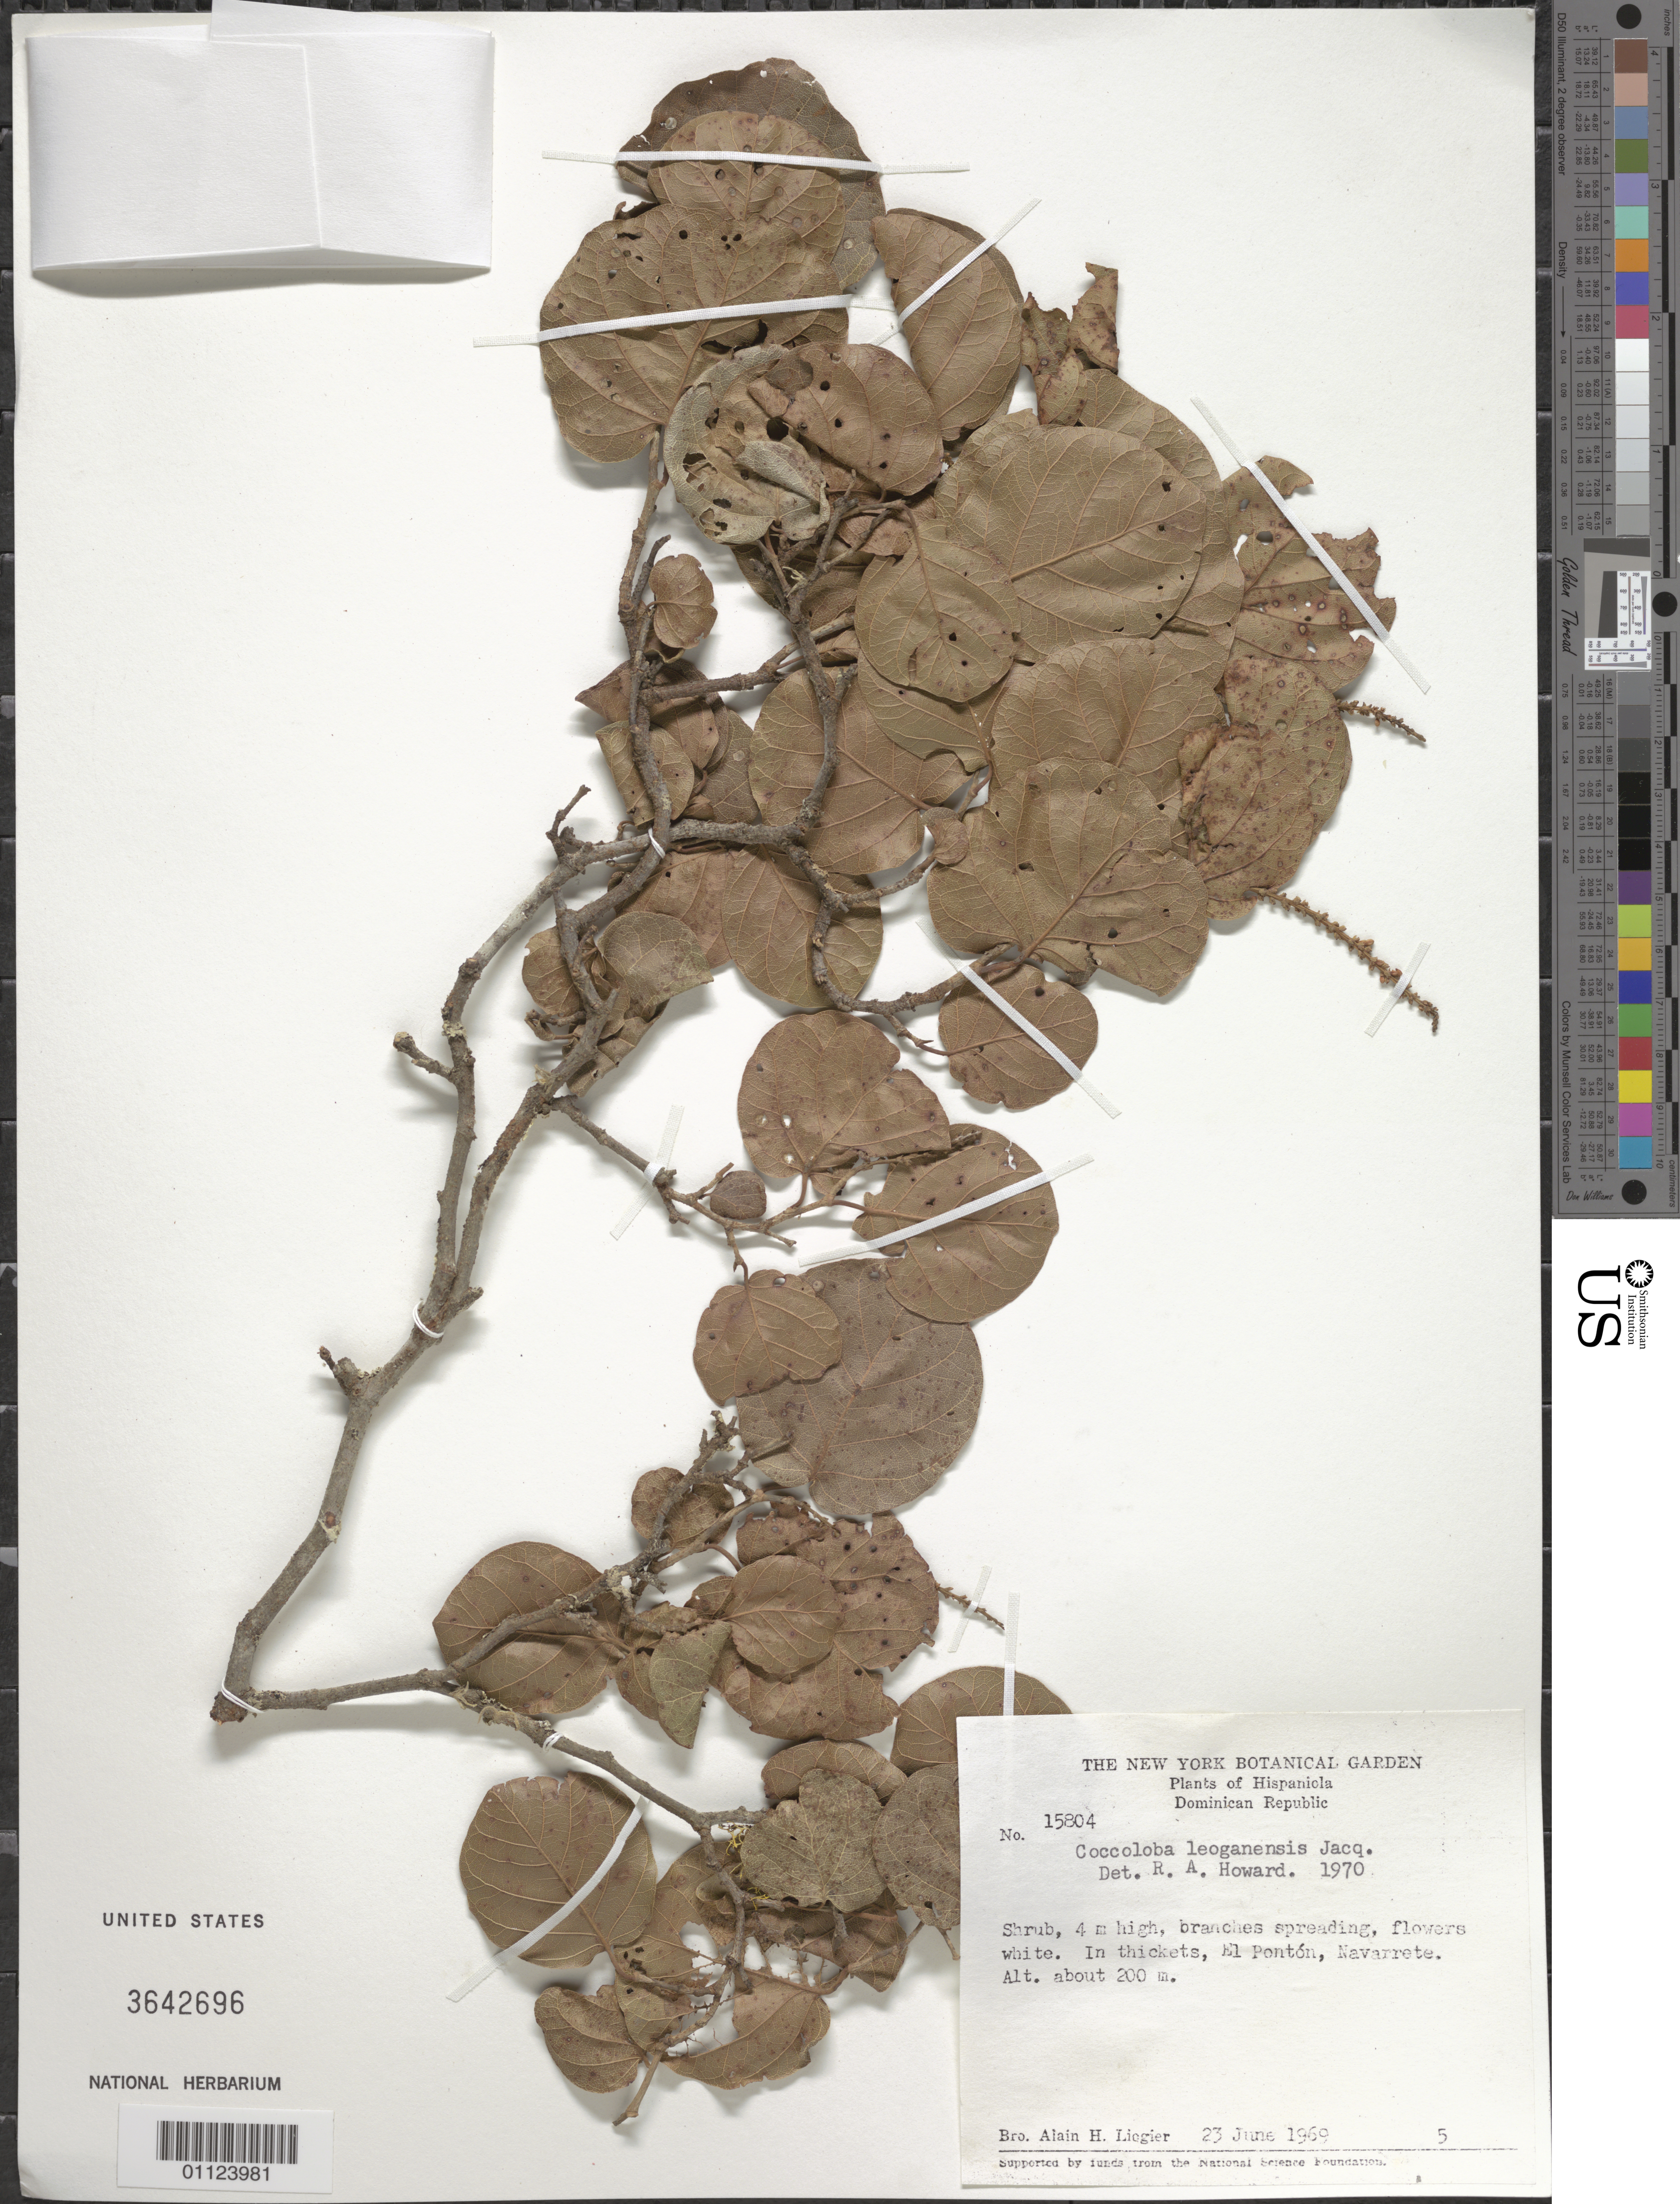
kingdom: Plantae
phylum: Tracheophyta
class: Magnoliopsida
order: Caryophyllales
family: Polygonaceae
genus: Coccoloba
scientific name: Coccoloba leoganensis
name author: Jacq.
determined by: Howard, R. A.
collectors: A. H. Liogier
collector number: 15804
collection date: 1969-06-23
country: Dominican Republic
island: Hispaniola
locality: El Pontón, Navarrete.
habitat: In thickets.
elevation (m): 200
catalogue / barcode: US 3642696